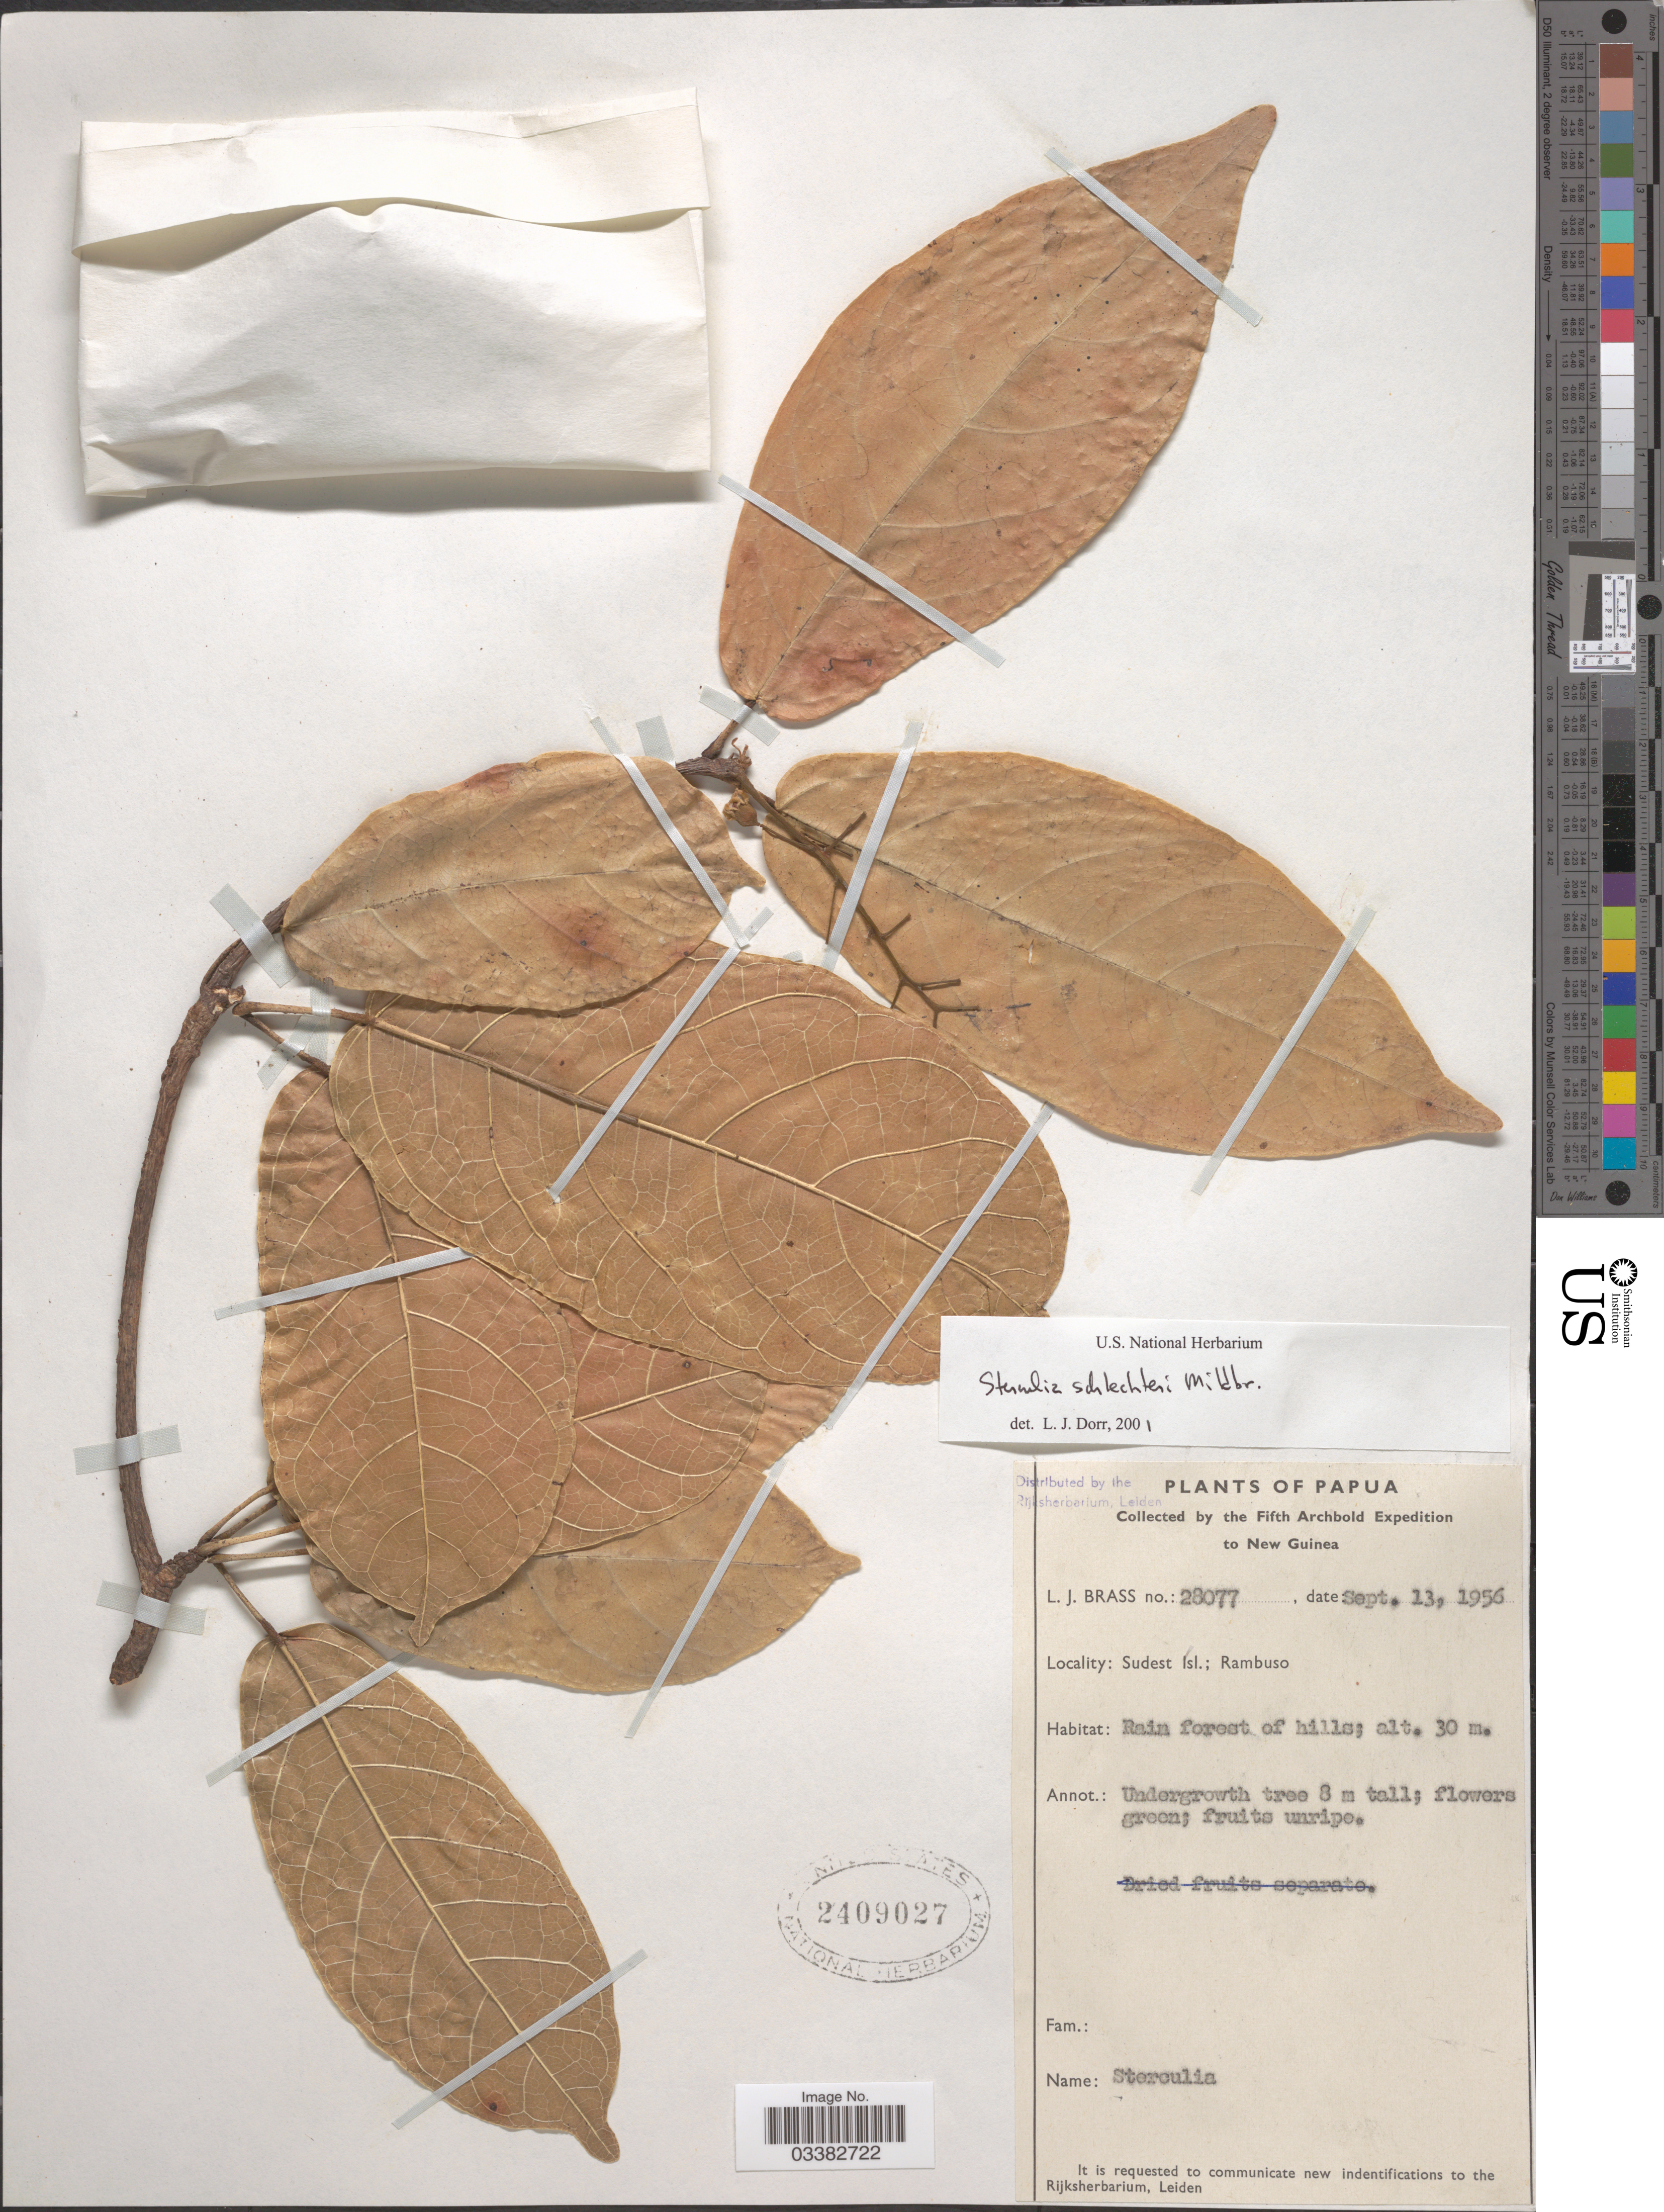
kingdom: Plantae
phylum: Tracheophyta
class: Magnoliopsida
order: Malvales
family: Malvaceae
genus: Sterculia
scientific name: Sterculia schlechteri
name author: Mildbr.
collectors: L. J. Brass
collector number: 28077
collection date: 1956-09-13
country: Papua New Guinea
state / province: Milne Bay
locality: Papua. New Guinea. Sudest Isl.; Rambuso.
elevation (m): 30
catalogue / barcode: US 2409027